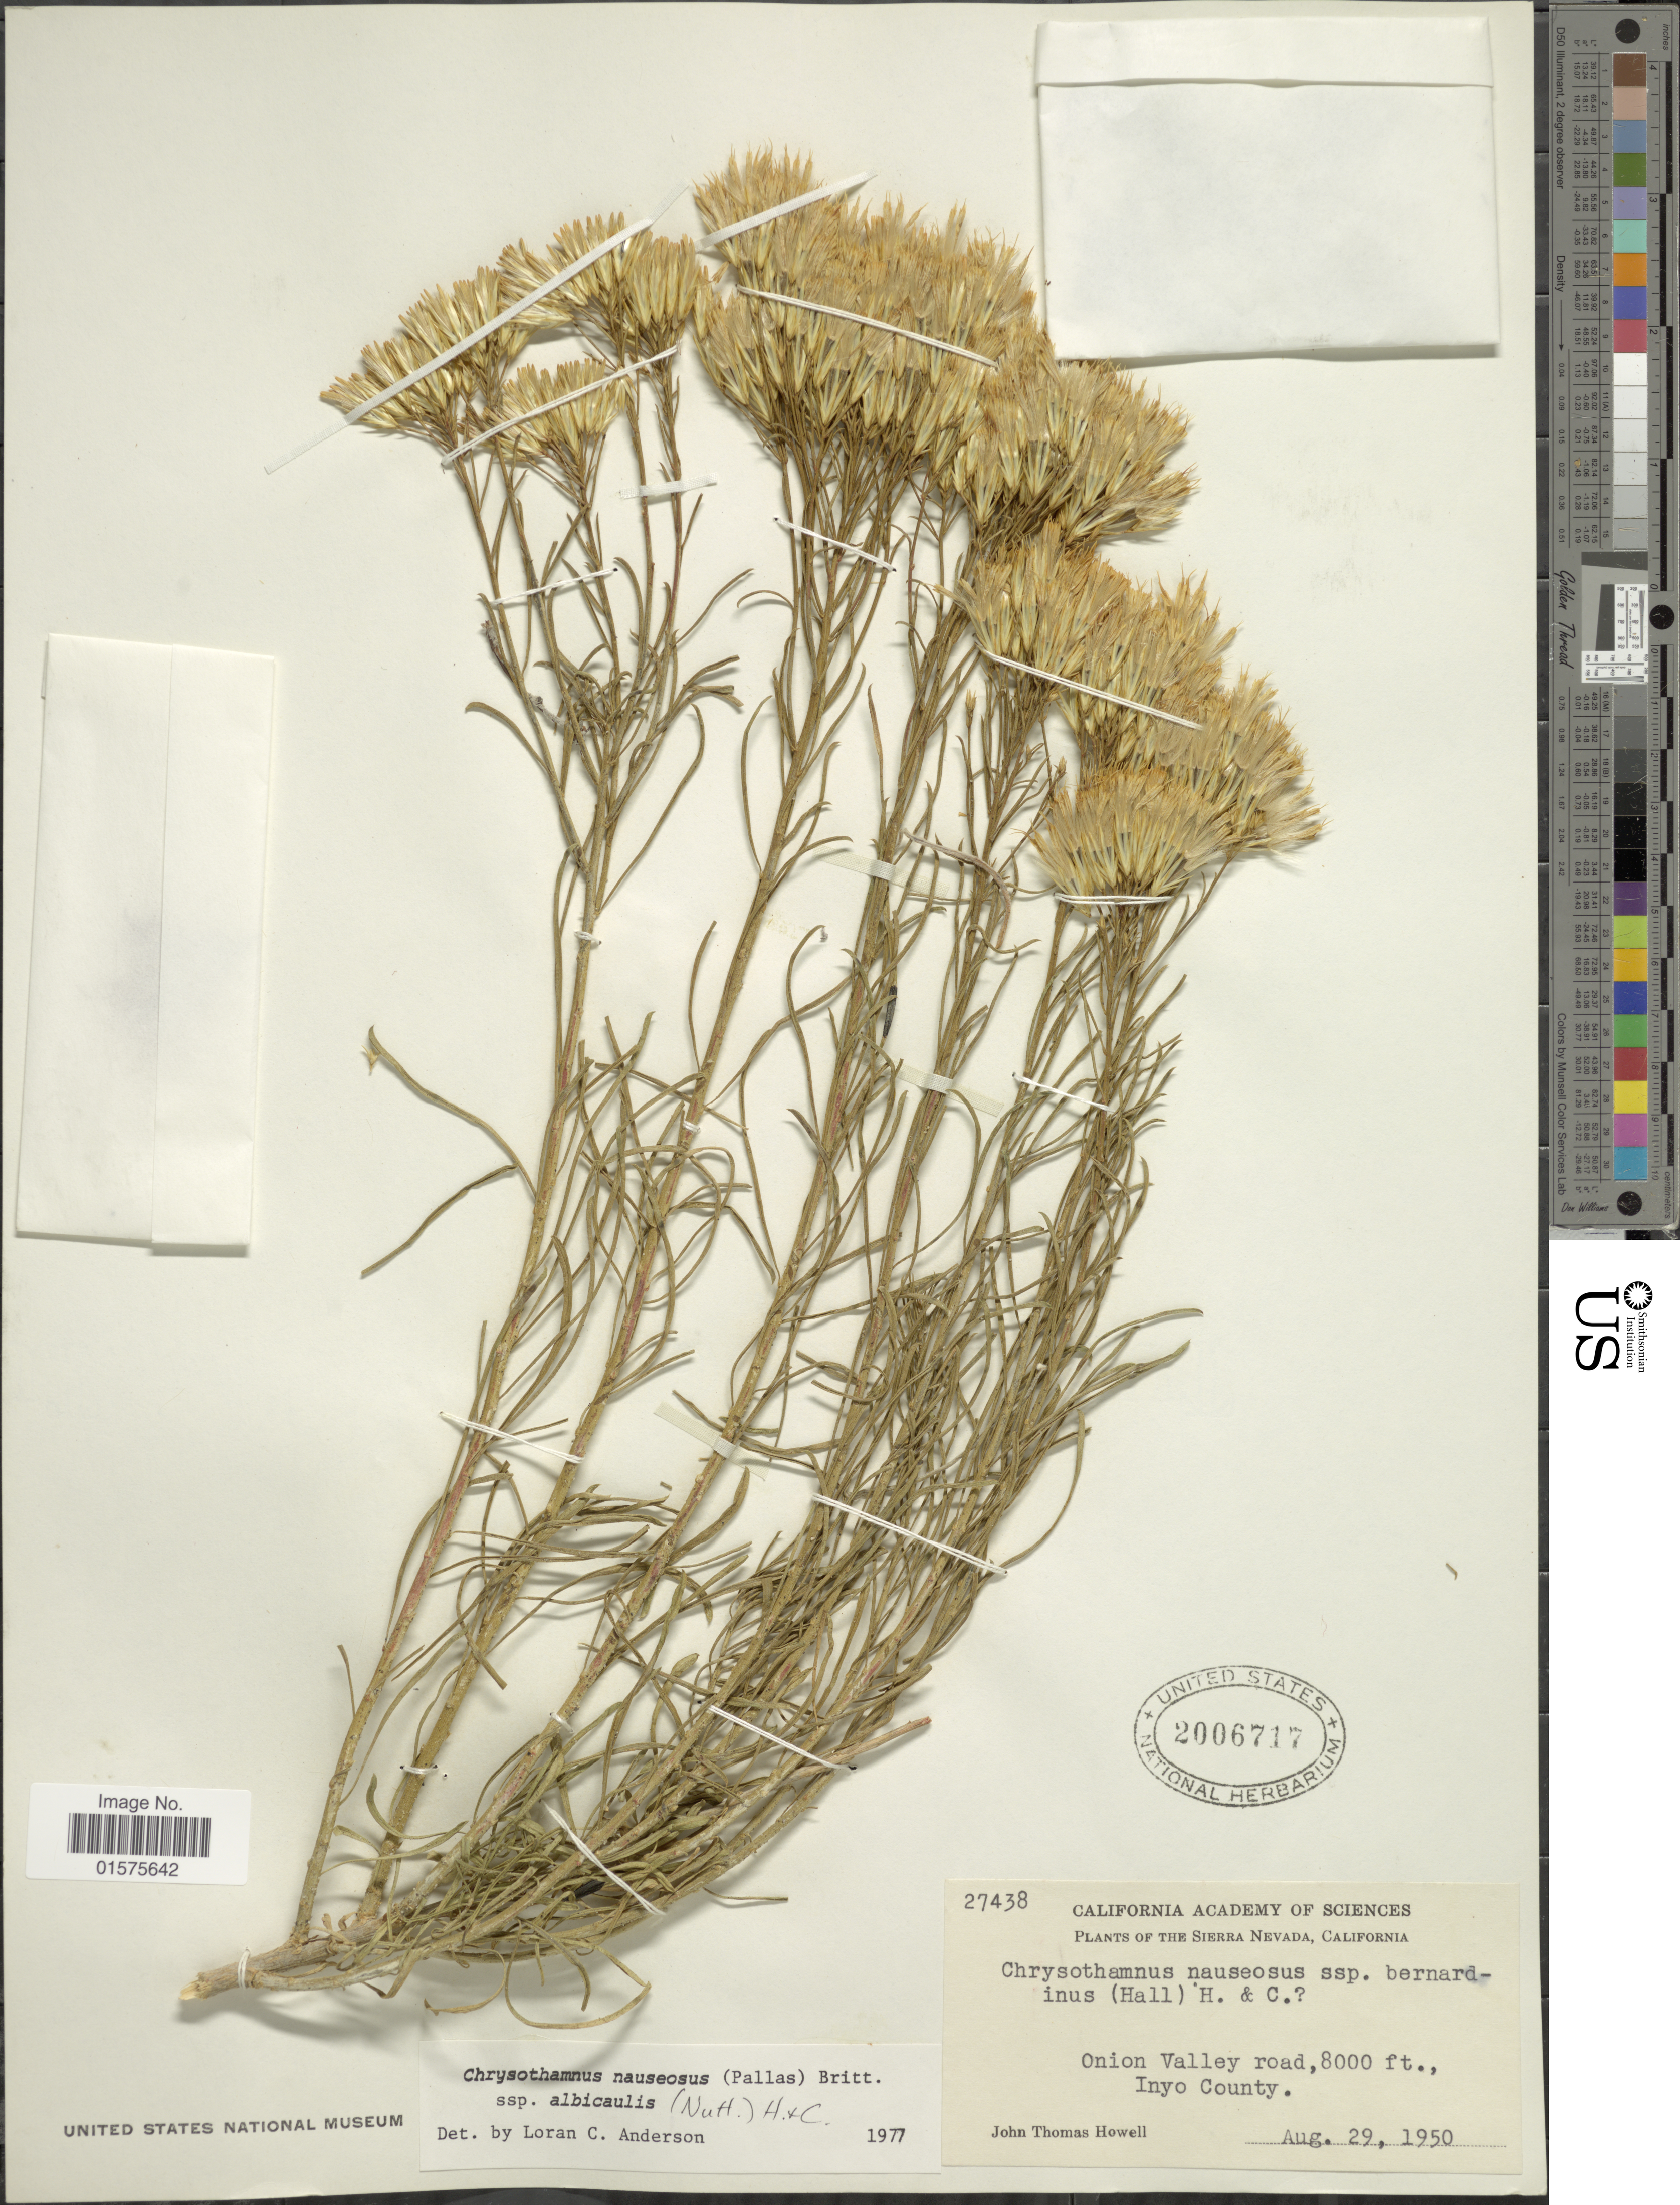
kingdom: Plantae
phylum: Tracheophyta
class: Magnoliopsida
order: Asterales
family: Asteraceae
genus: Ericameria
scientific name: Ericameria nauseosa var. speciosa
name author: (Nutt.) G.L. Nesom & G.I. Baird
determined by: Urbatsch, Lowell E., Curator (LSU), Louisiana State University (UNITED STATES)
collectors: J. T. Howell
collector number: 27438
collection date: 1950-08-29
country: United States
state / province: California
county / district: Inyo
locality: Sierra Nevada, Onion Valley road, Inyo County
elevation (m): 2438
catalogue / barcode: US 2006717